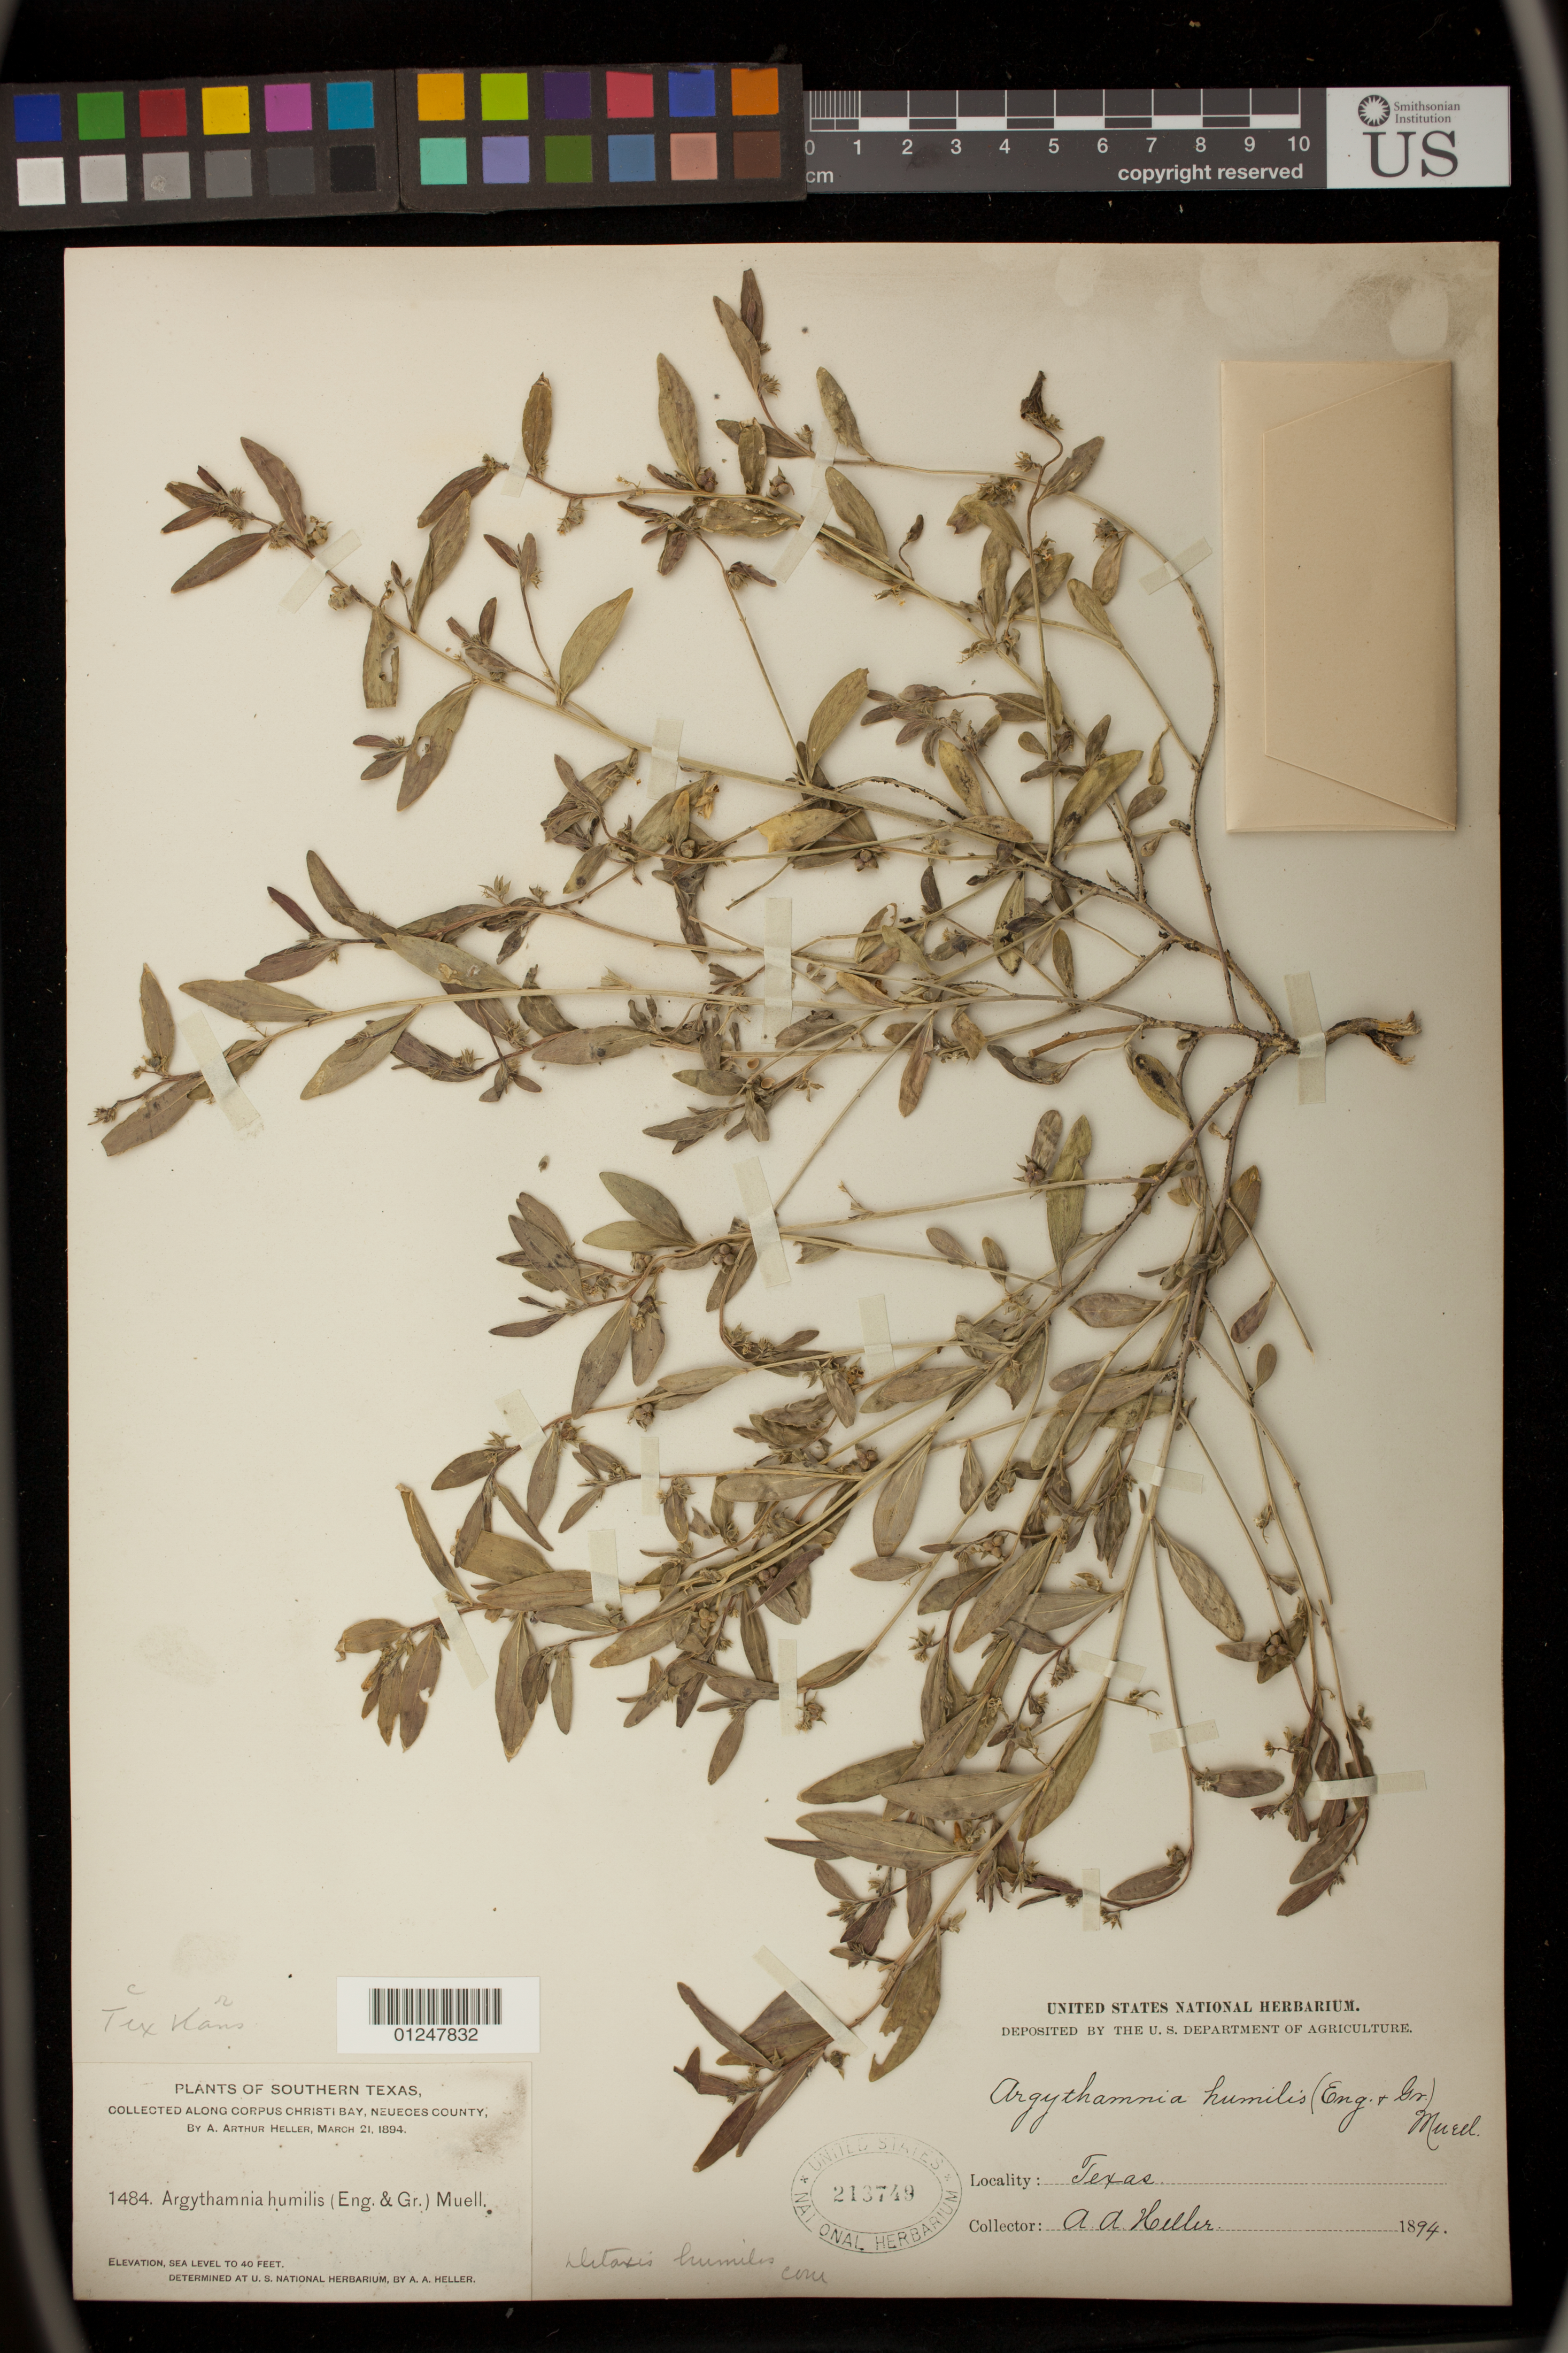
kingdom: Plantae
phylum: Tracheophyta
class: Magnoliopsida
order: Malpighiales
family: Euphorbiaceae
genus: Argythamnia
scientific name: Argythamnia humilis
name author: (Engelm. & A. Gray) Müll. Arg.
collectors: A. A. Heller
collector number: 1484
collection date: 1894-03-21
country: United States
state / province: Texas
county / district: Nueces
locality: Along Corpus Christi Bay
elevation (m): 0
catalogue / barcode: US 213749